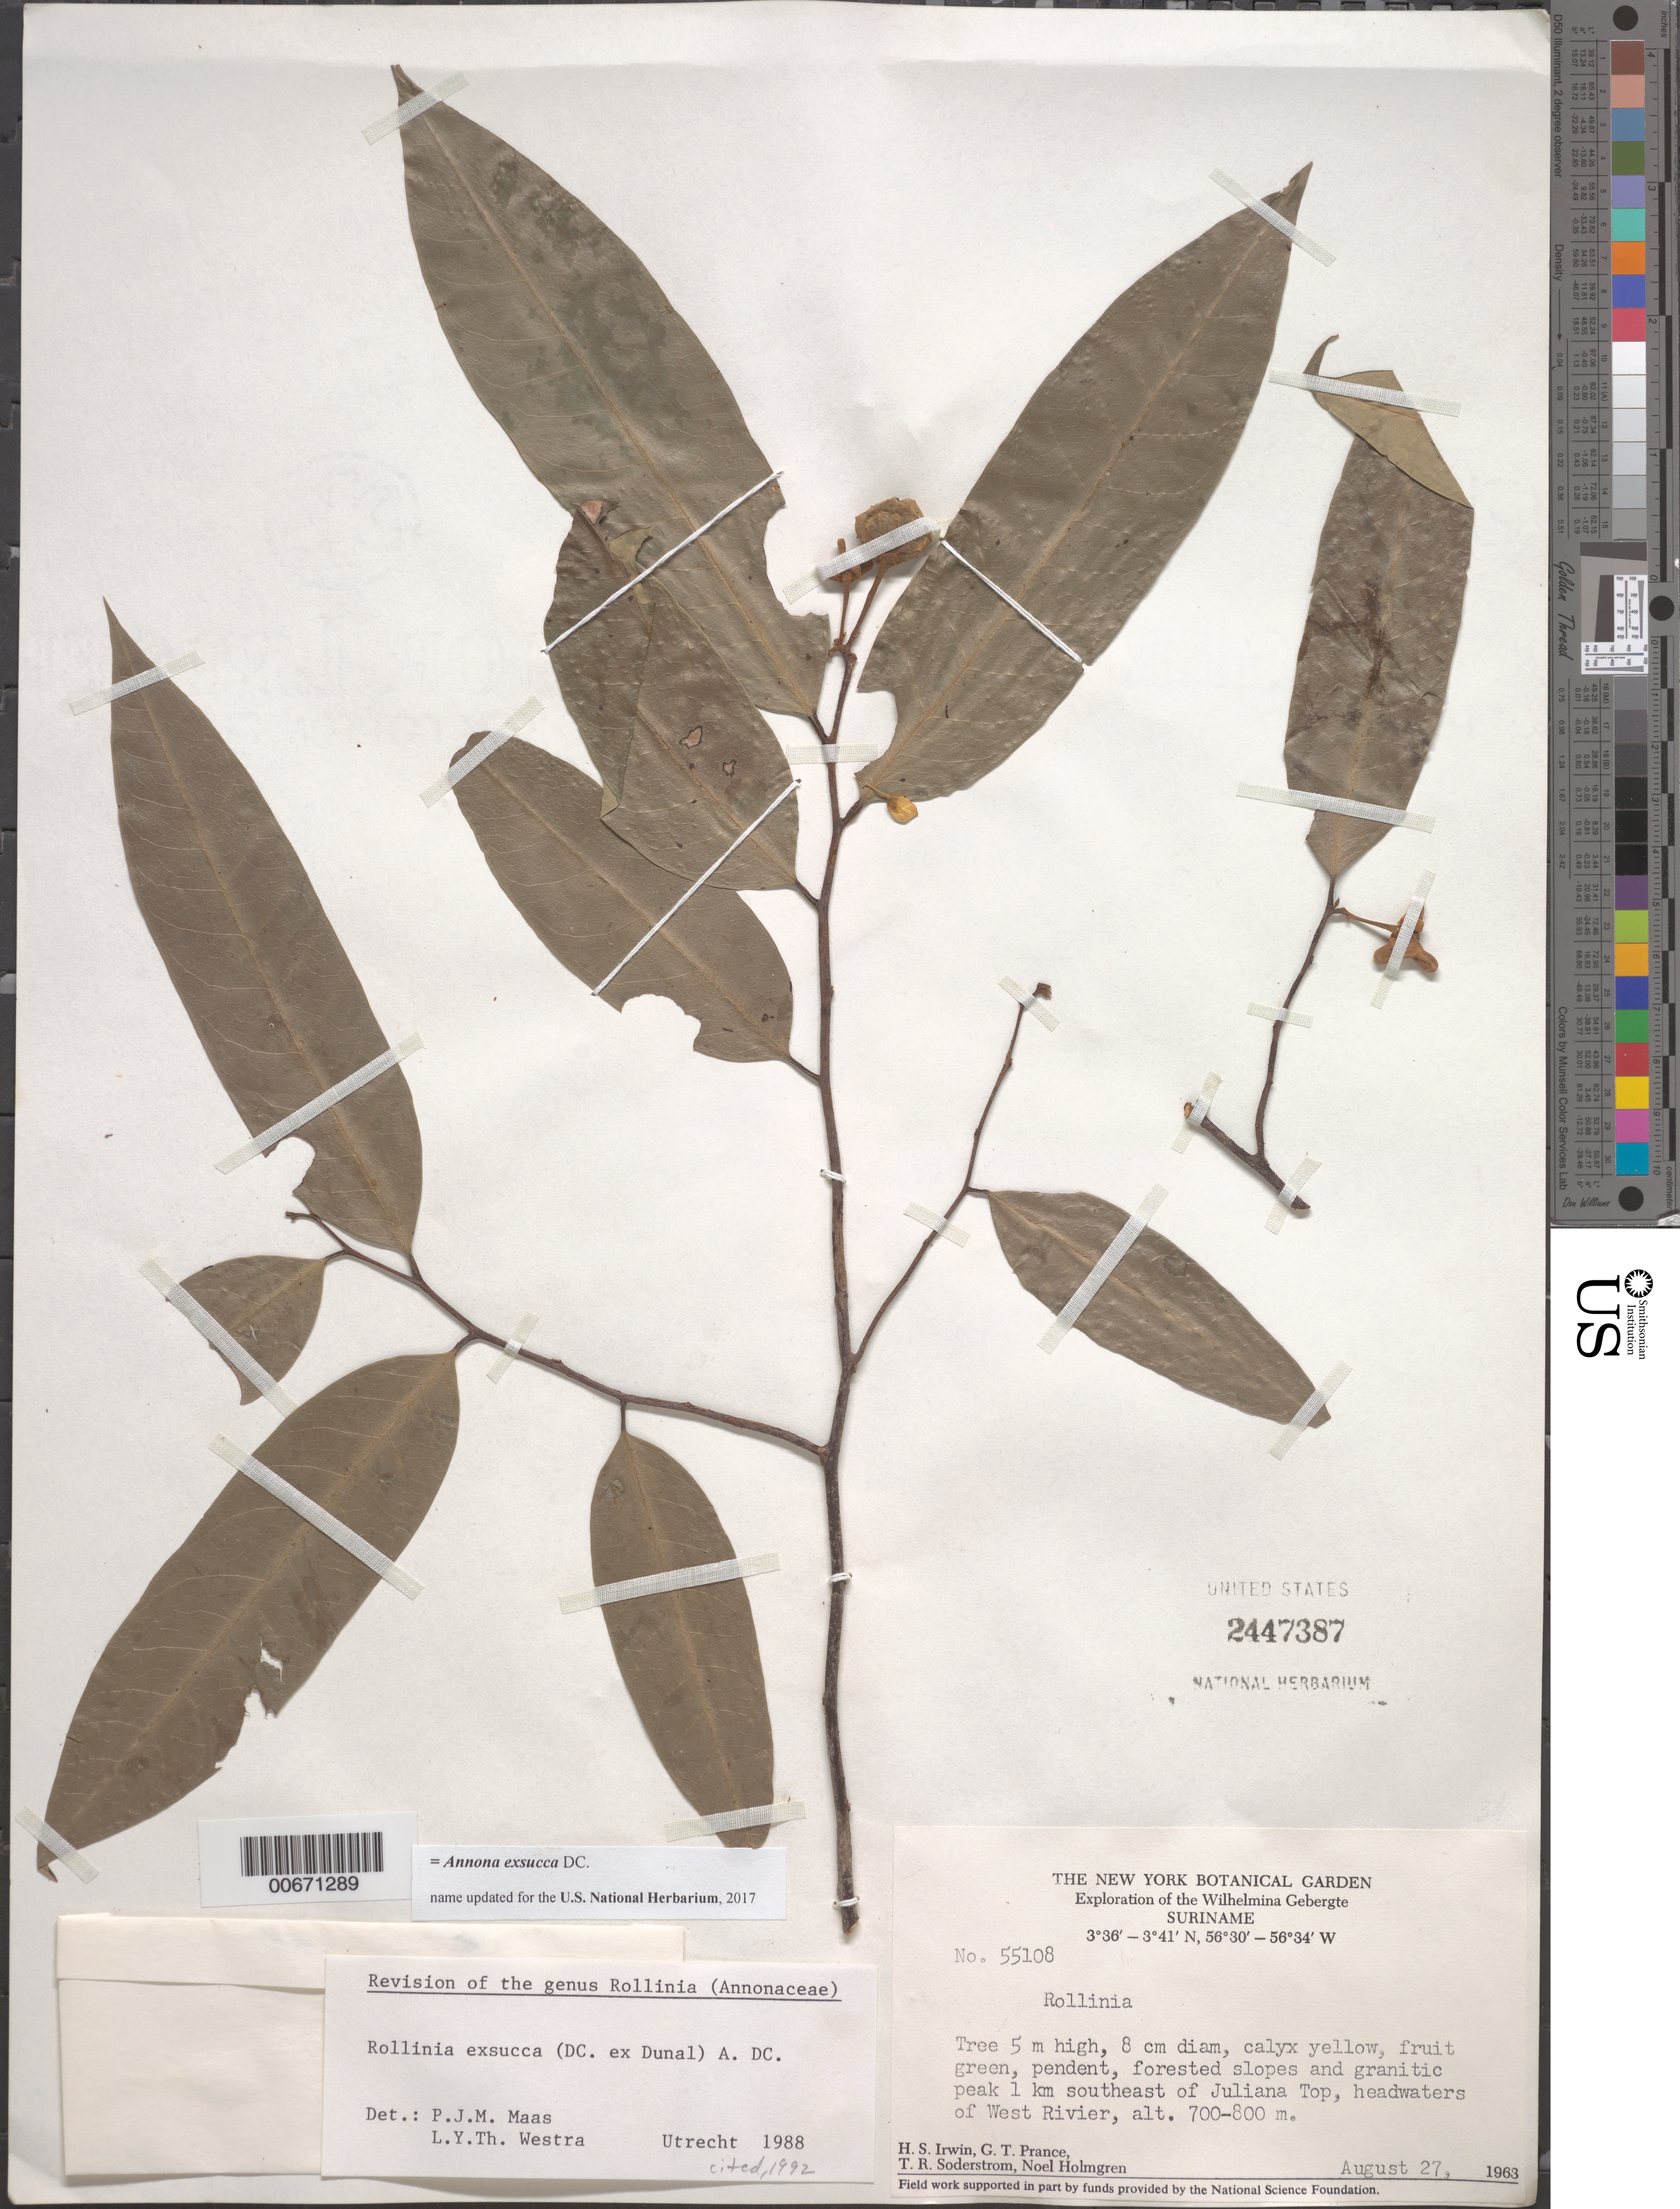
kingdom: Plantae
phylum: Tracheophyta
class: Magnoliopsida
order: Magnoliales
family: Annonaceae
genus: Annona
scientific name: Annona exsucca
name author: DC. ex Dunal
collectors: H. Irwin, G. T. Prance, T. R. Soderstrom & N. H. Holmgren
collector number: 55108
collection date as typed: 27-Aug-63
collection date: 1963-08-27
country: Suriname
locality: Juliana Top, 1 km SE of, near headwaters of West River, Wilhelmina Gebergte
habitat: Forested slopes and granitic peak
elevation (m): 700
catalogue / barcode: US 2447387